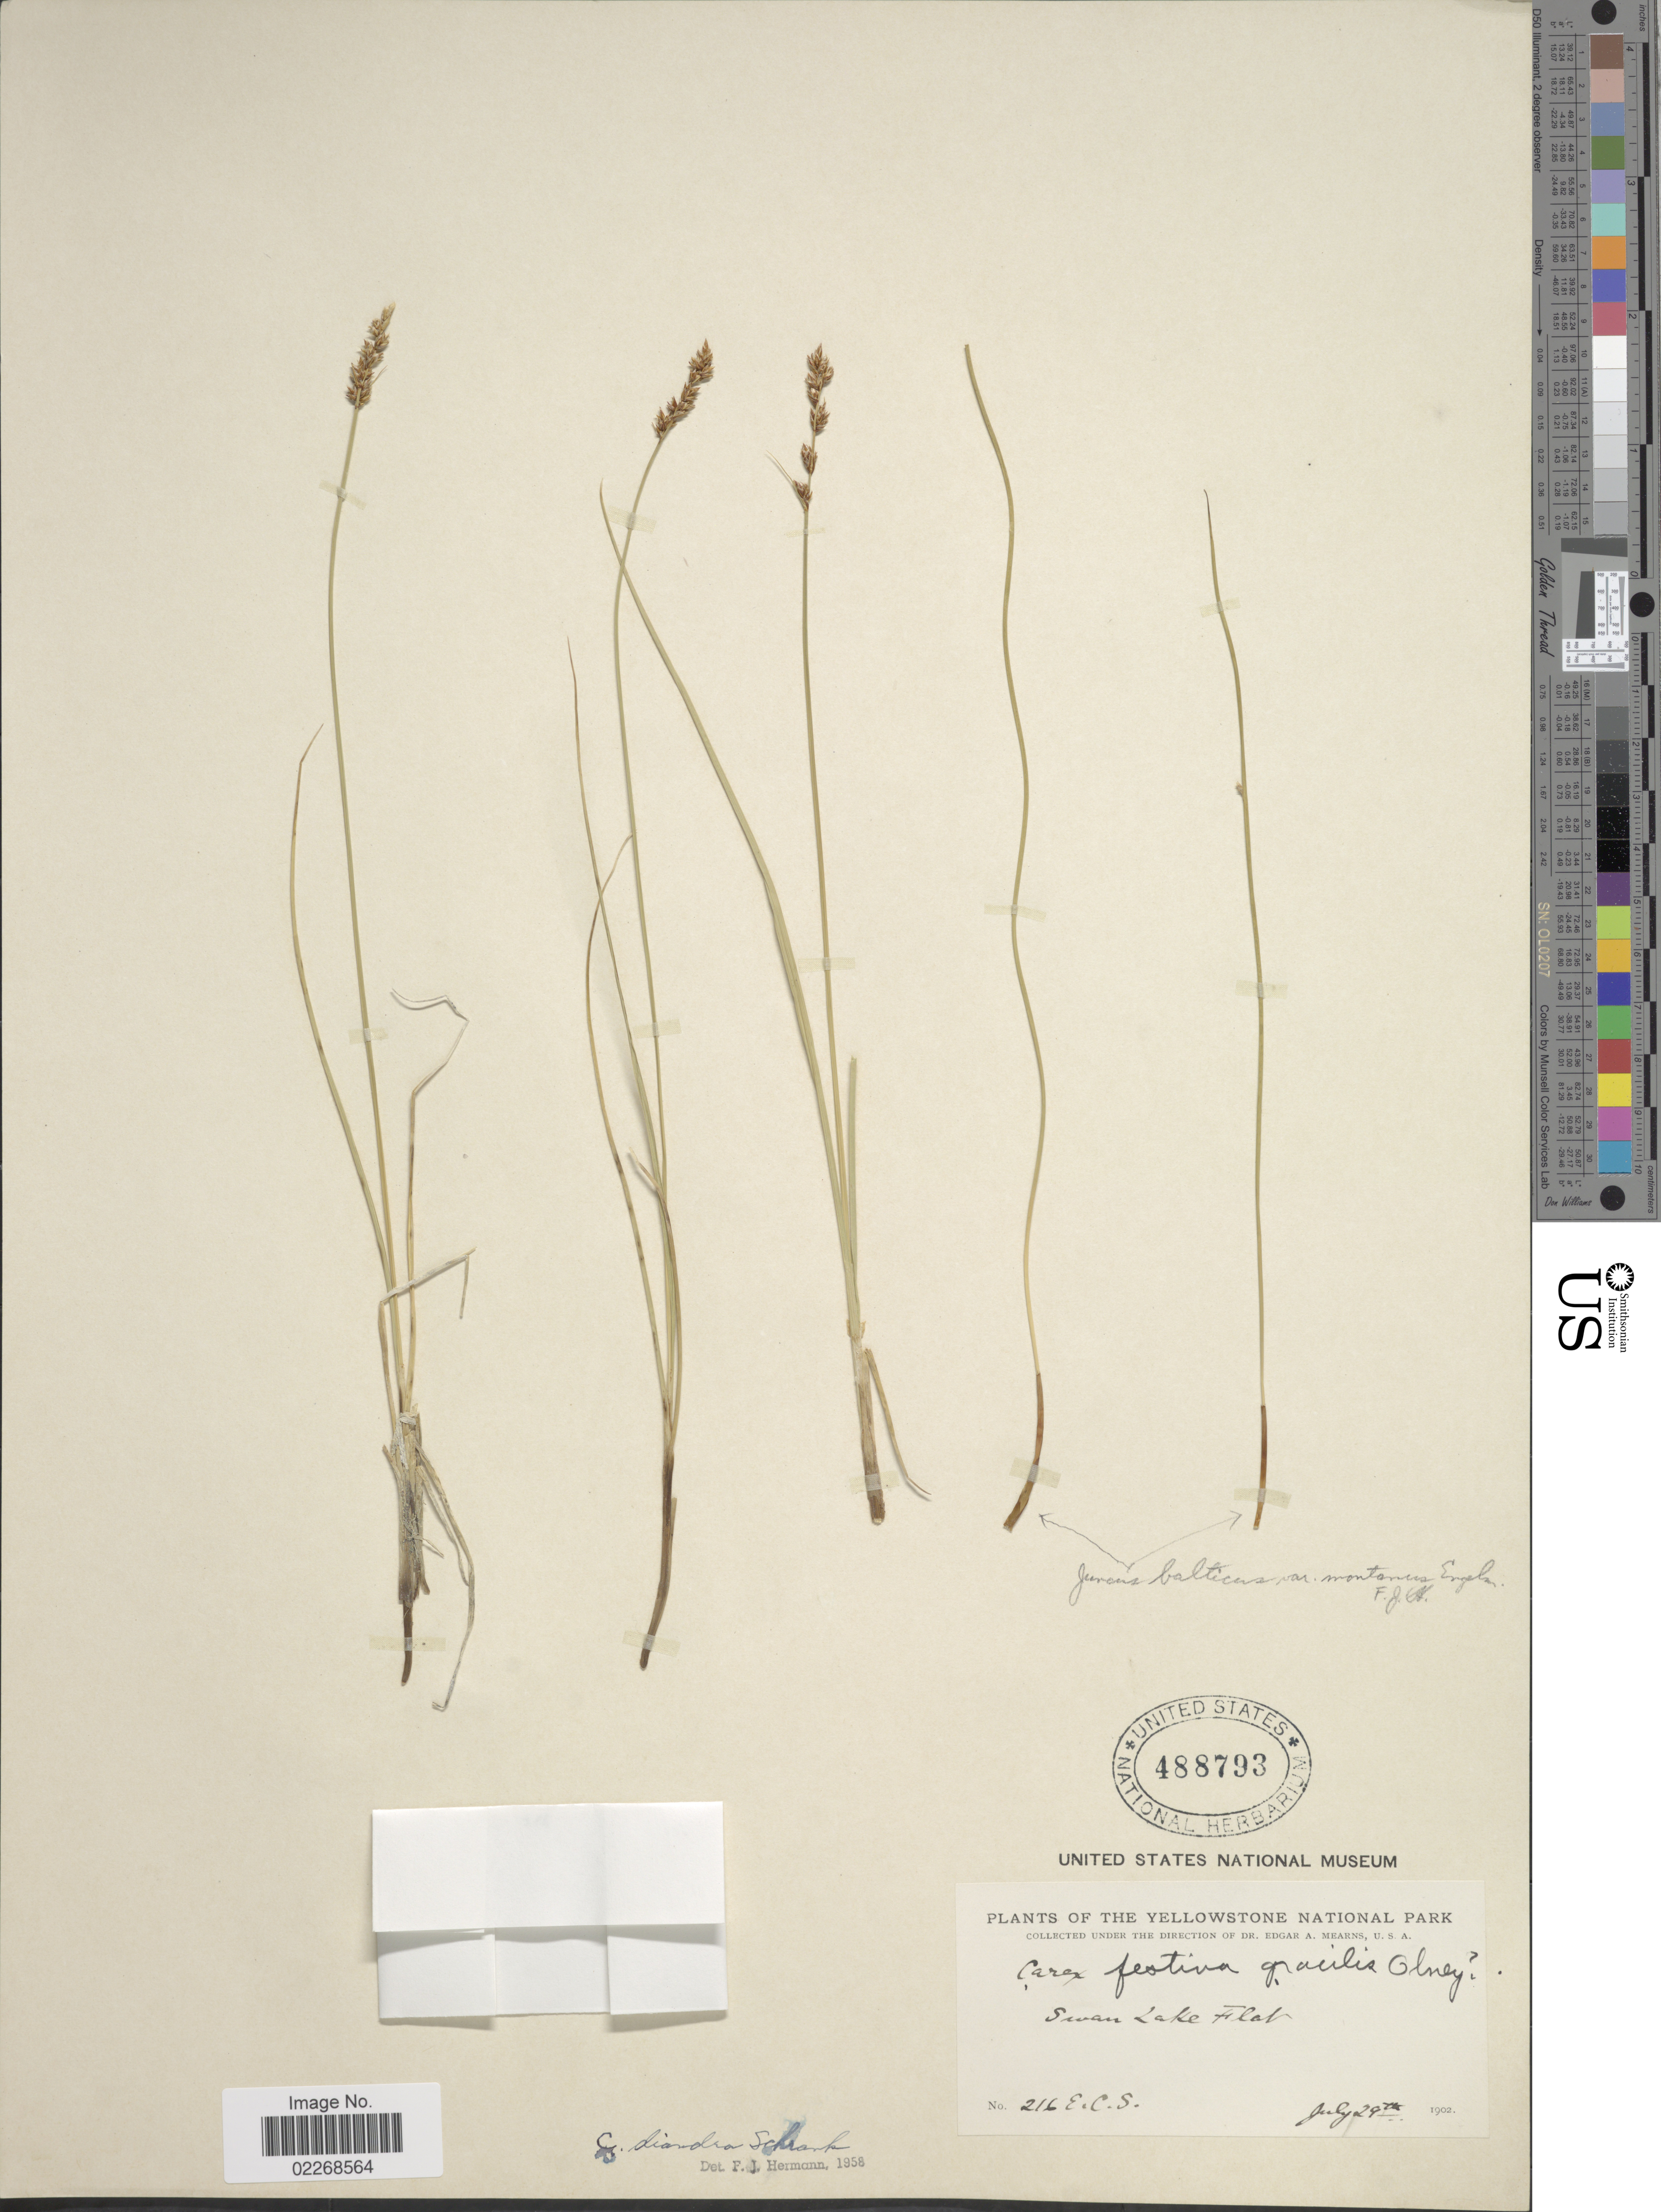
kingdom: Plantae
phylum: Tracheophyta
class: Liliopsida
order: Poales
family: Cyperaceae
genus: Carex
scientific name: Carex diandra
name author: Schrank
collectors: E. C. Smith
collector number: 216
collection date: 1902-07-29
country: United States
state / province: Wyoming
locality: Yellowstone National Park, Swan Lake Field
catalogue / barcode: US 488793